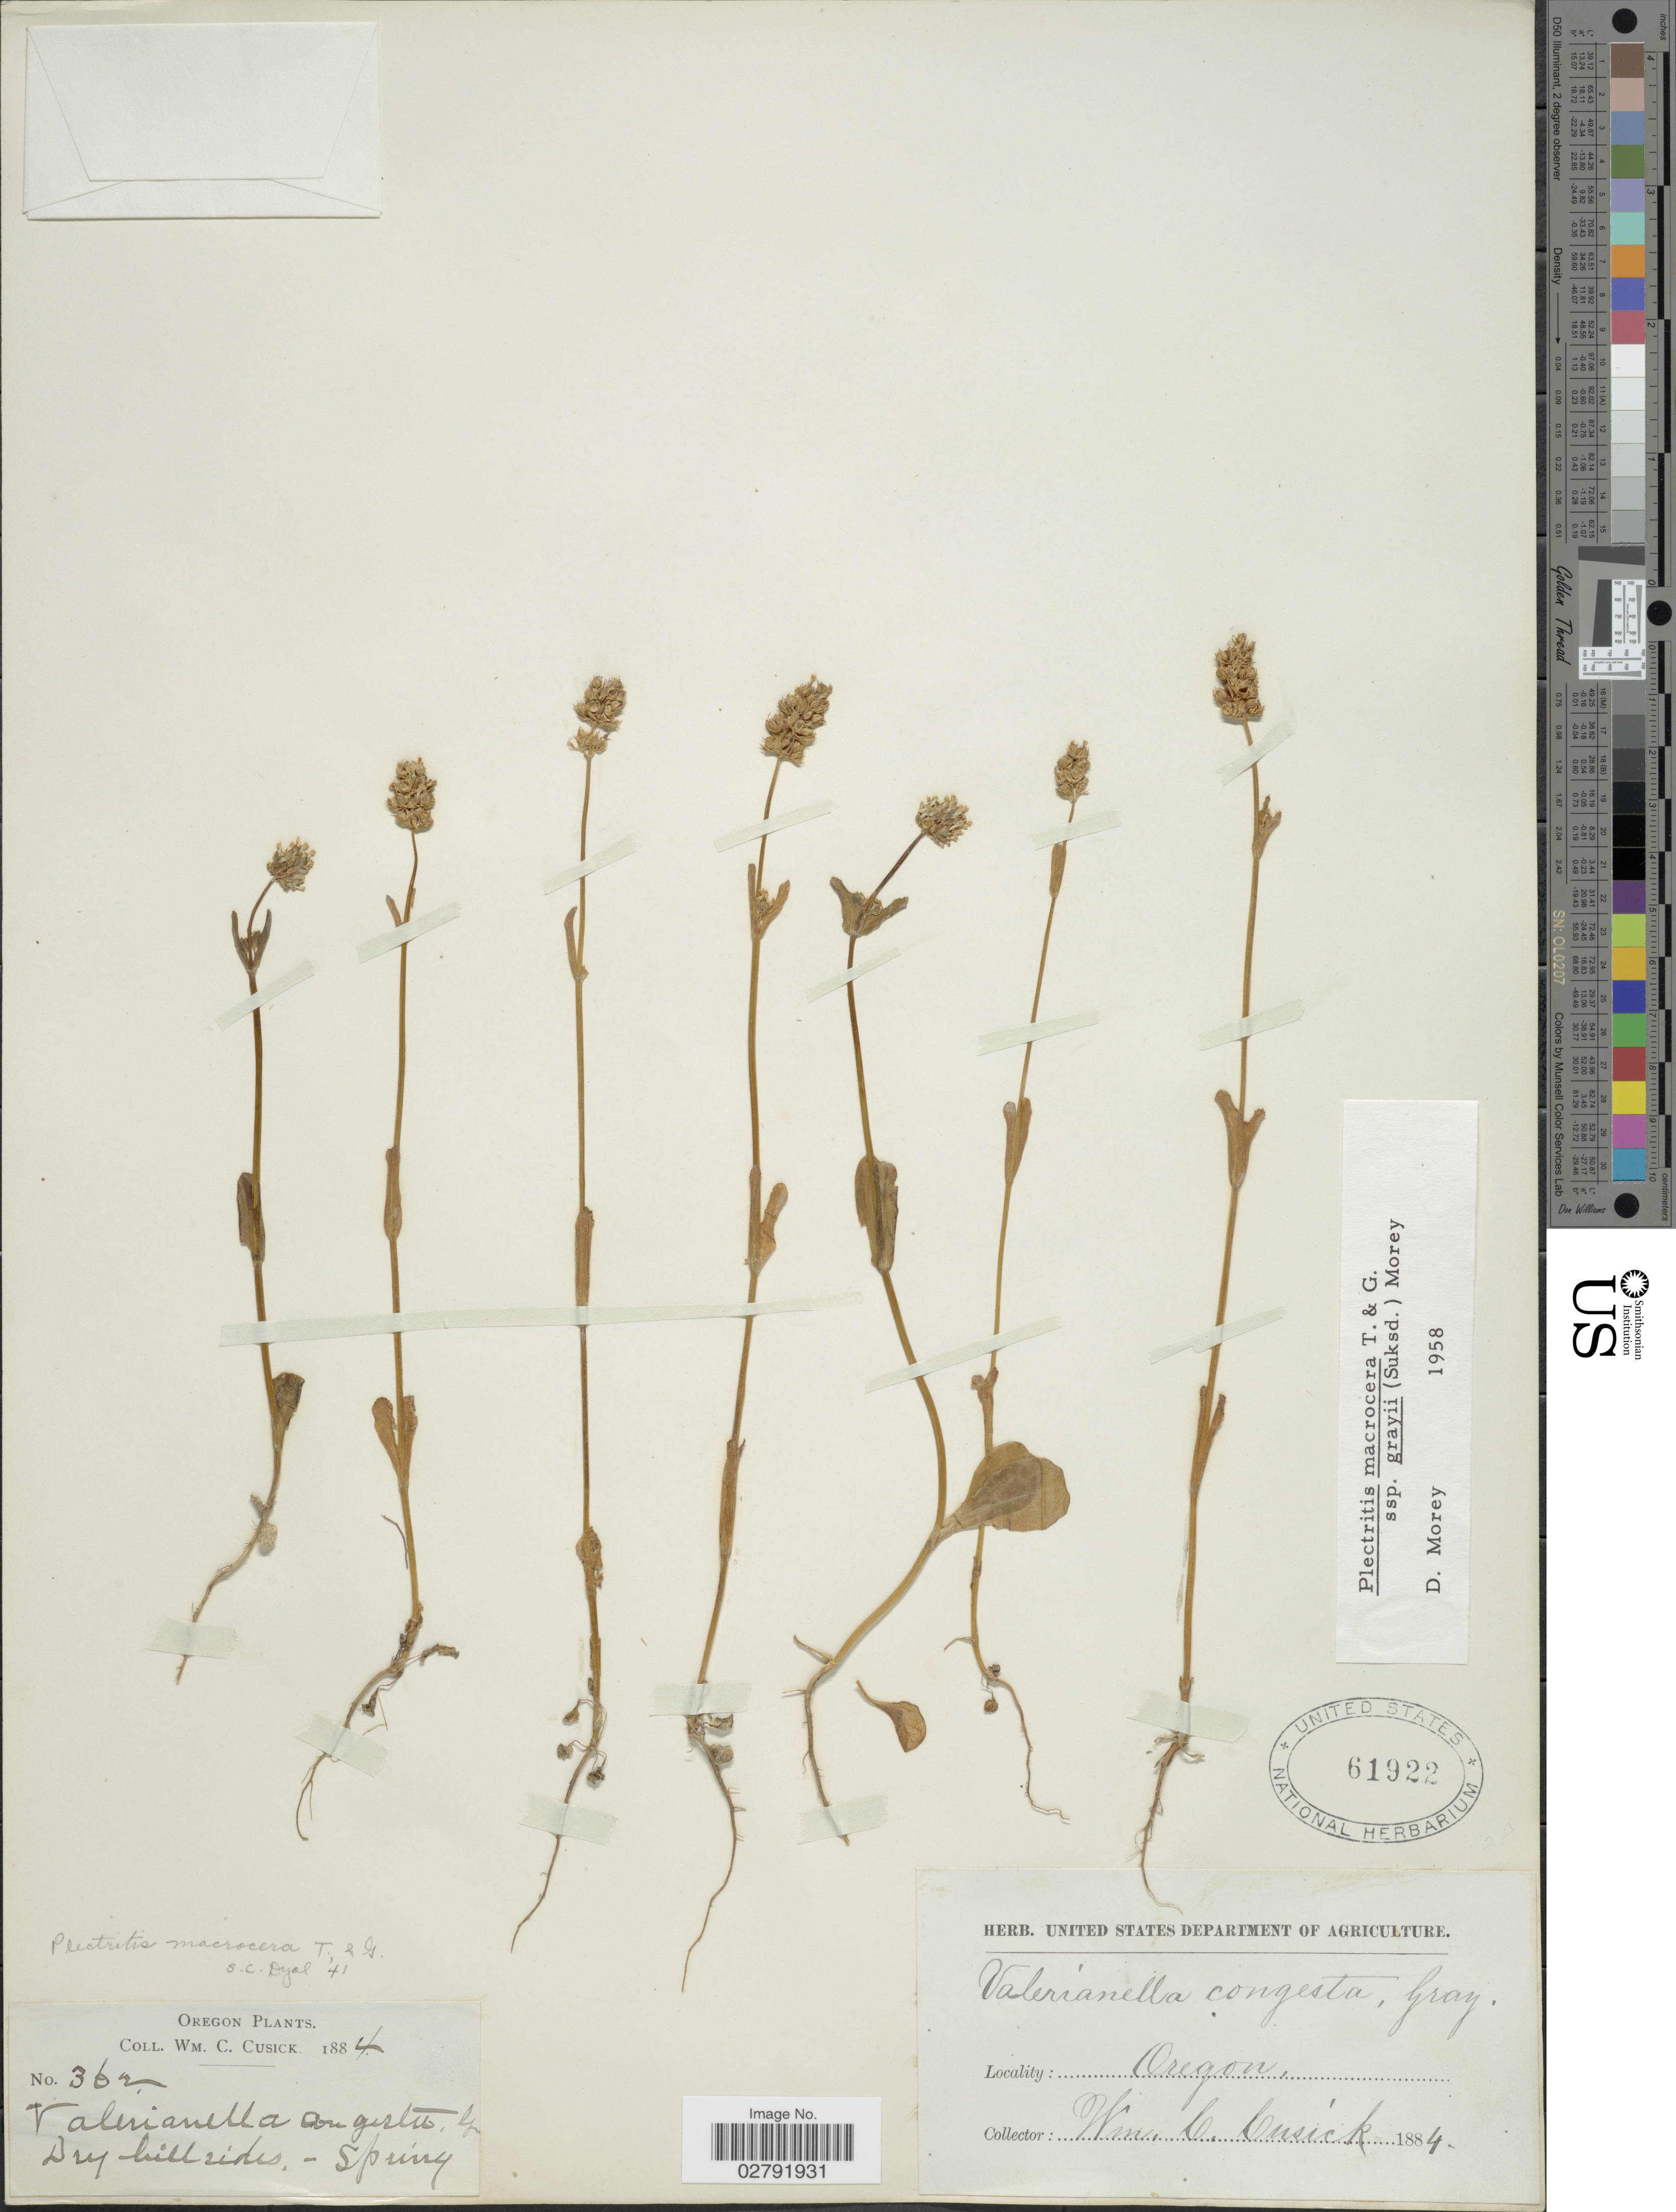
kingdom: Plantae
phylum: Tracheophyta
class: Magnoliopsida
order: Dipsacales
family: Caprifoliaceae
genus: Plectritis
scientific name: Plectritis macrocera subsp. grayi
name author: (Suksd.) Morey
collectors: W. C. Cusick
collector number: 632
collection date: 1884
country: United States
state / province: Oregon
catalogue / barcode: US 61922